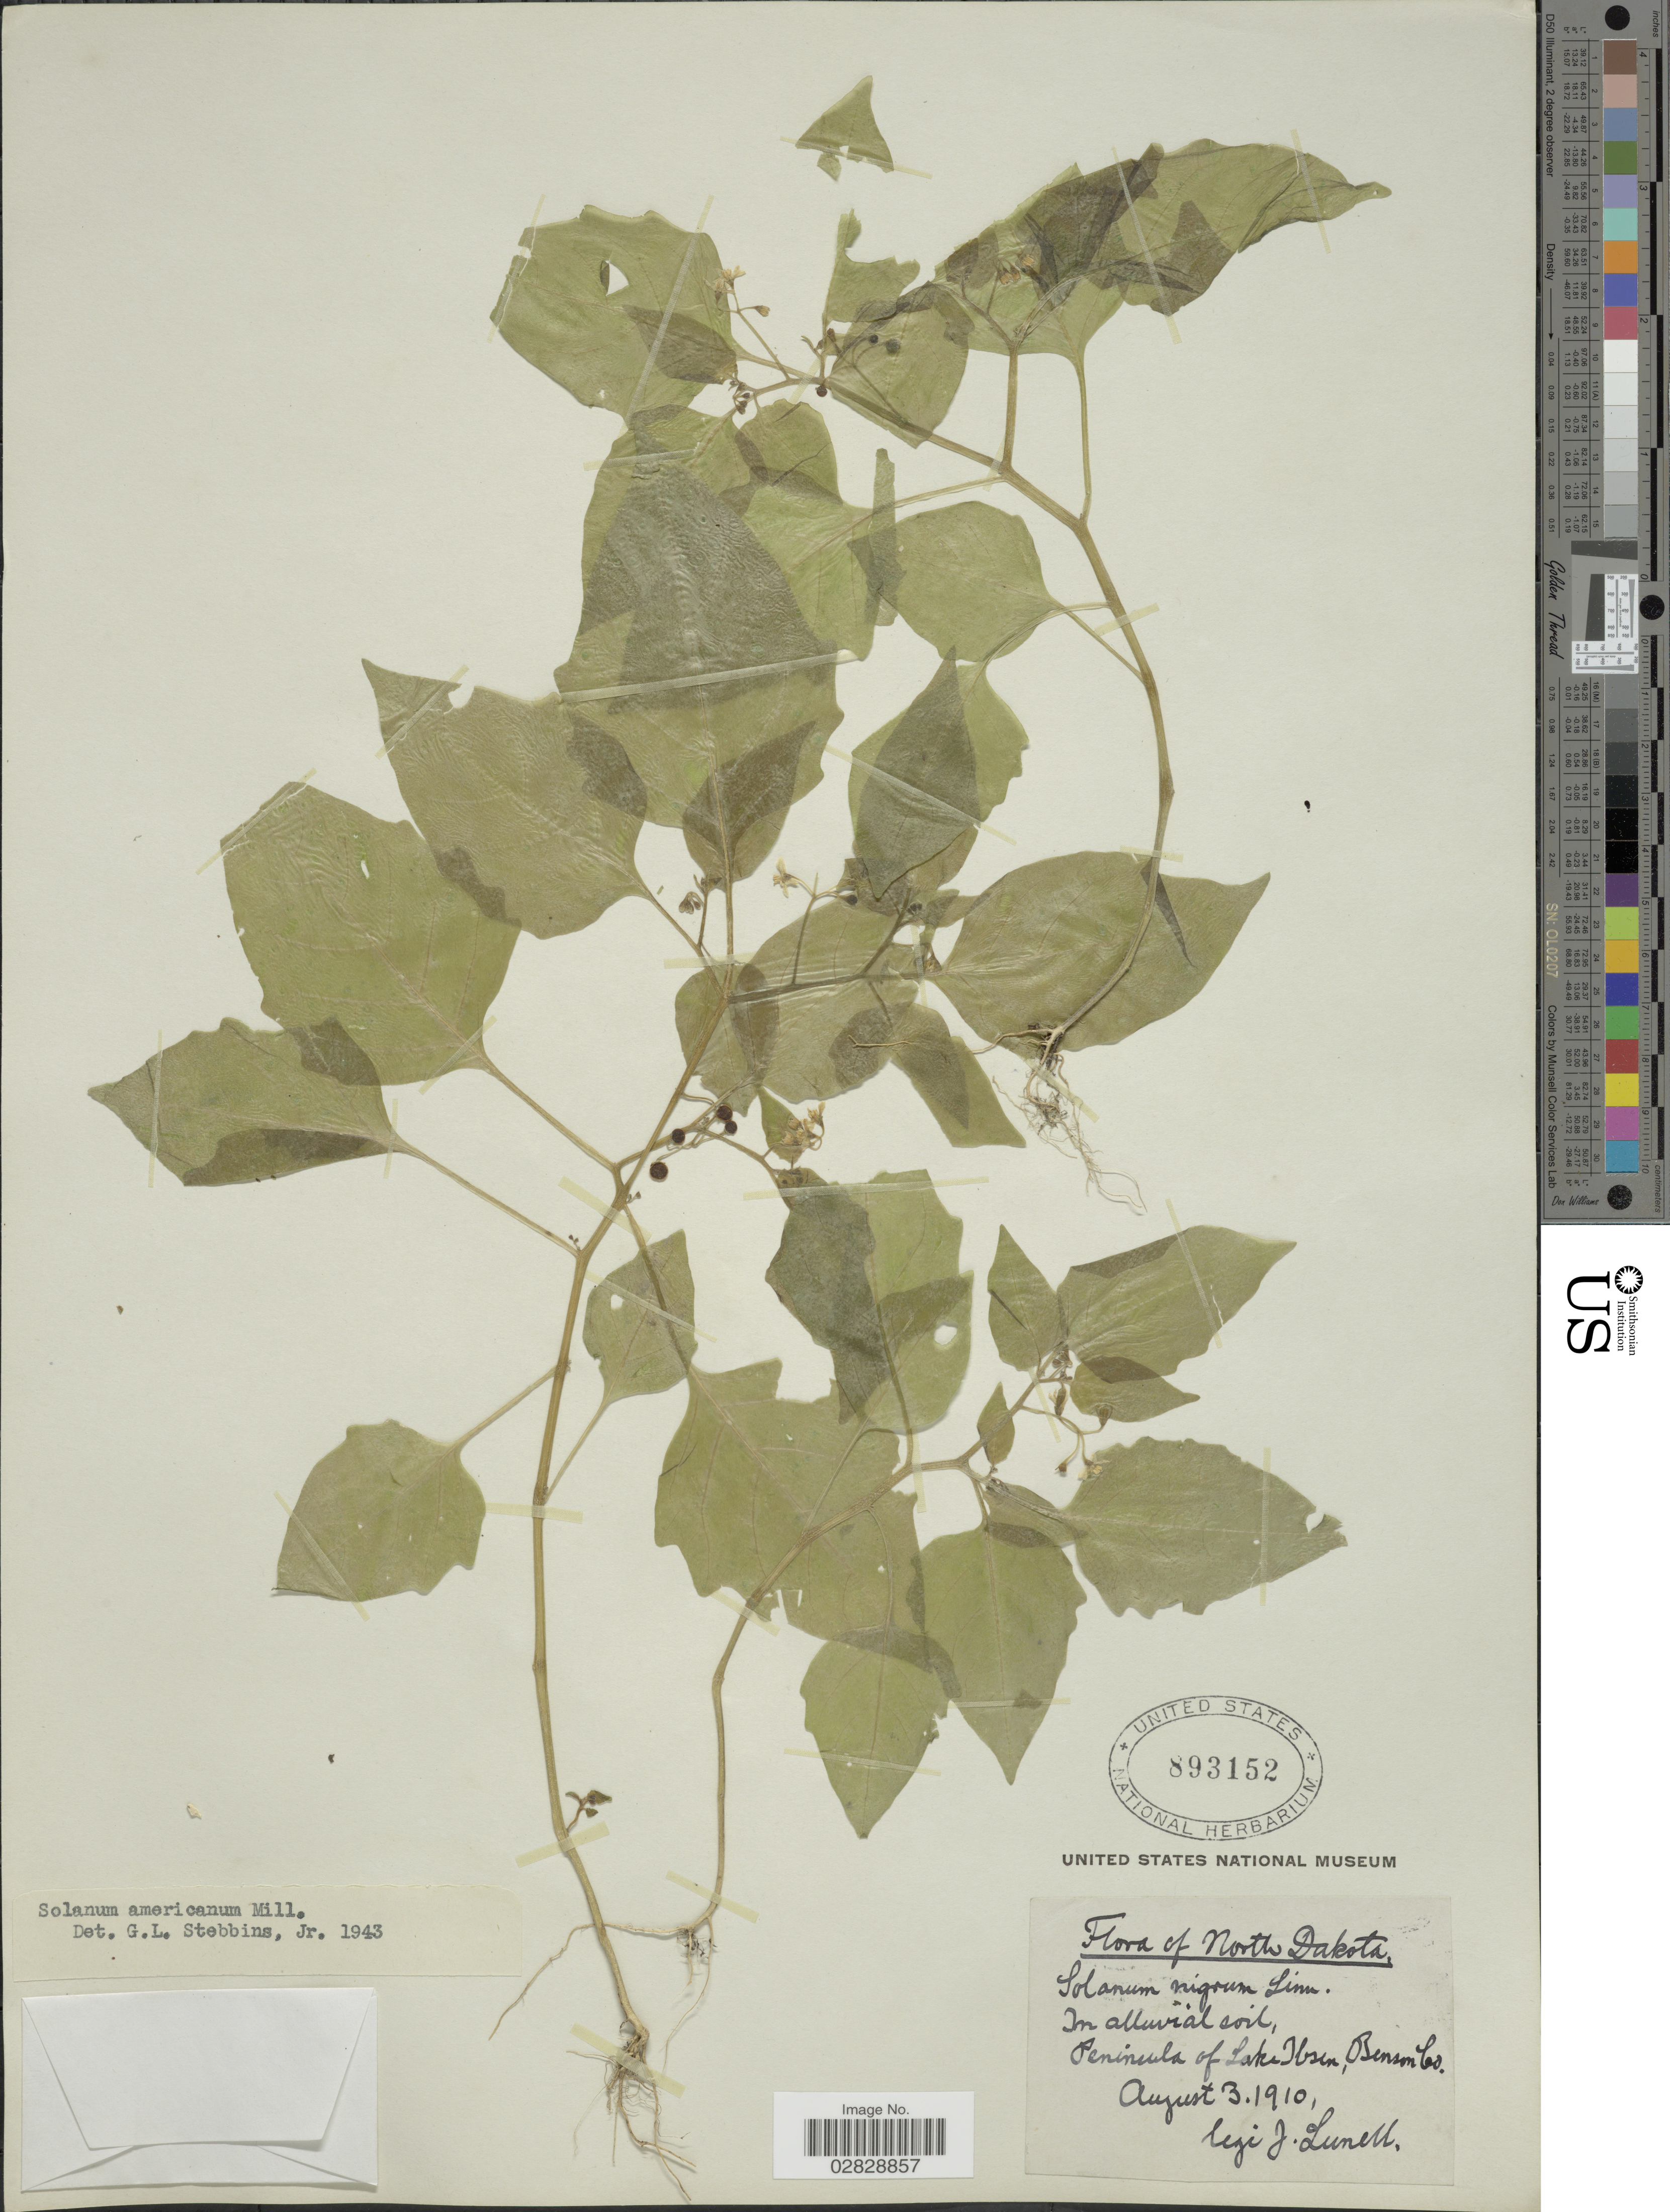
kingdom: Plantae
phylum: Tracheophyta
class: Magnoliopsida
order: Solanales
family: Solanaceae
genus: Solanum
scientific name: Solanum emulans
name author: Raf.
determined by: Knapp, S. D.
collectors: J. Lunell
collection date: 1910-08-03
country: United States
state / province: North Dakota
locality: Peninsula of Lake Ibsen, Benson Co.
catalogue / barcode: US 893152